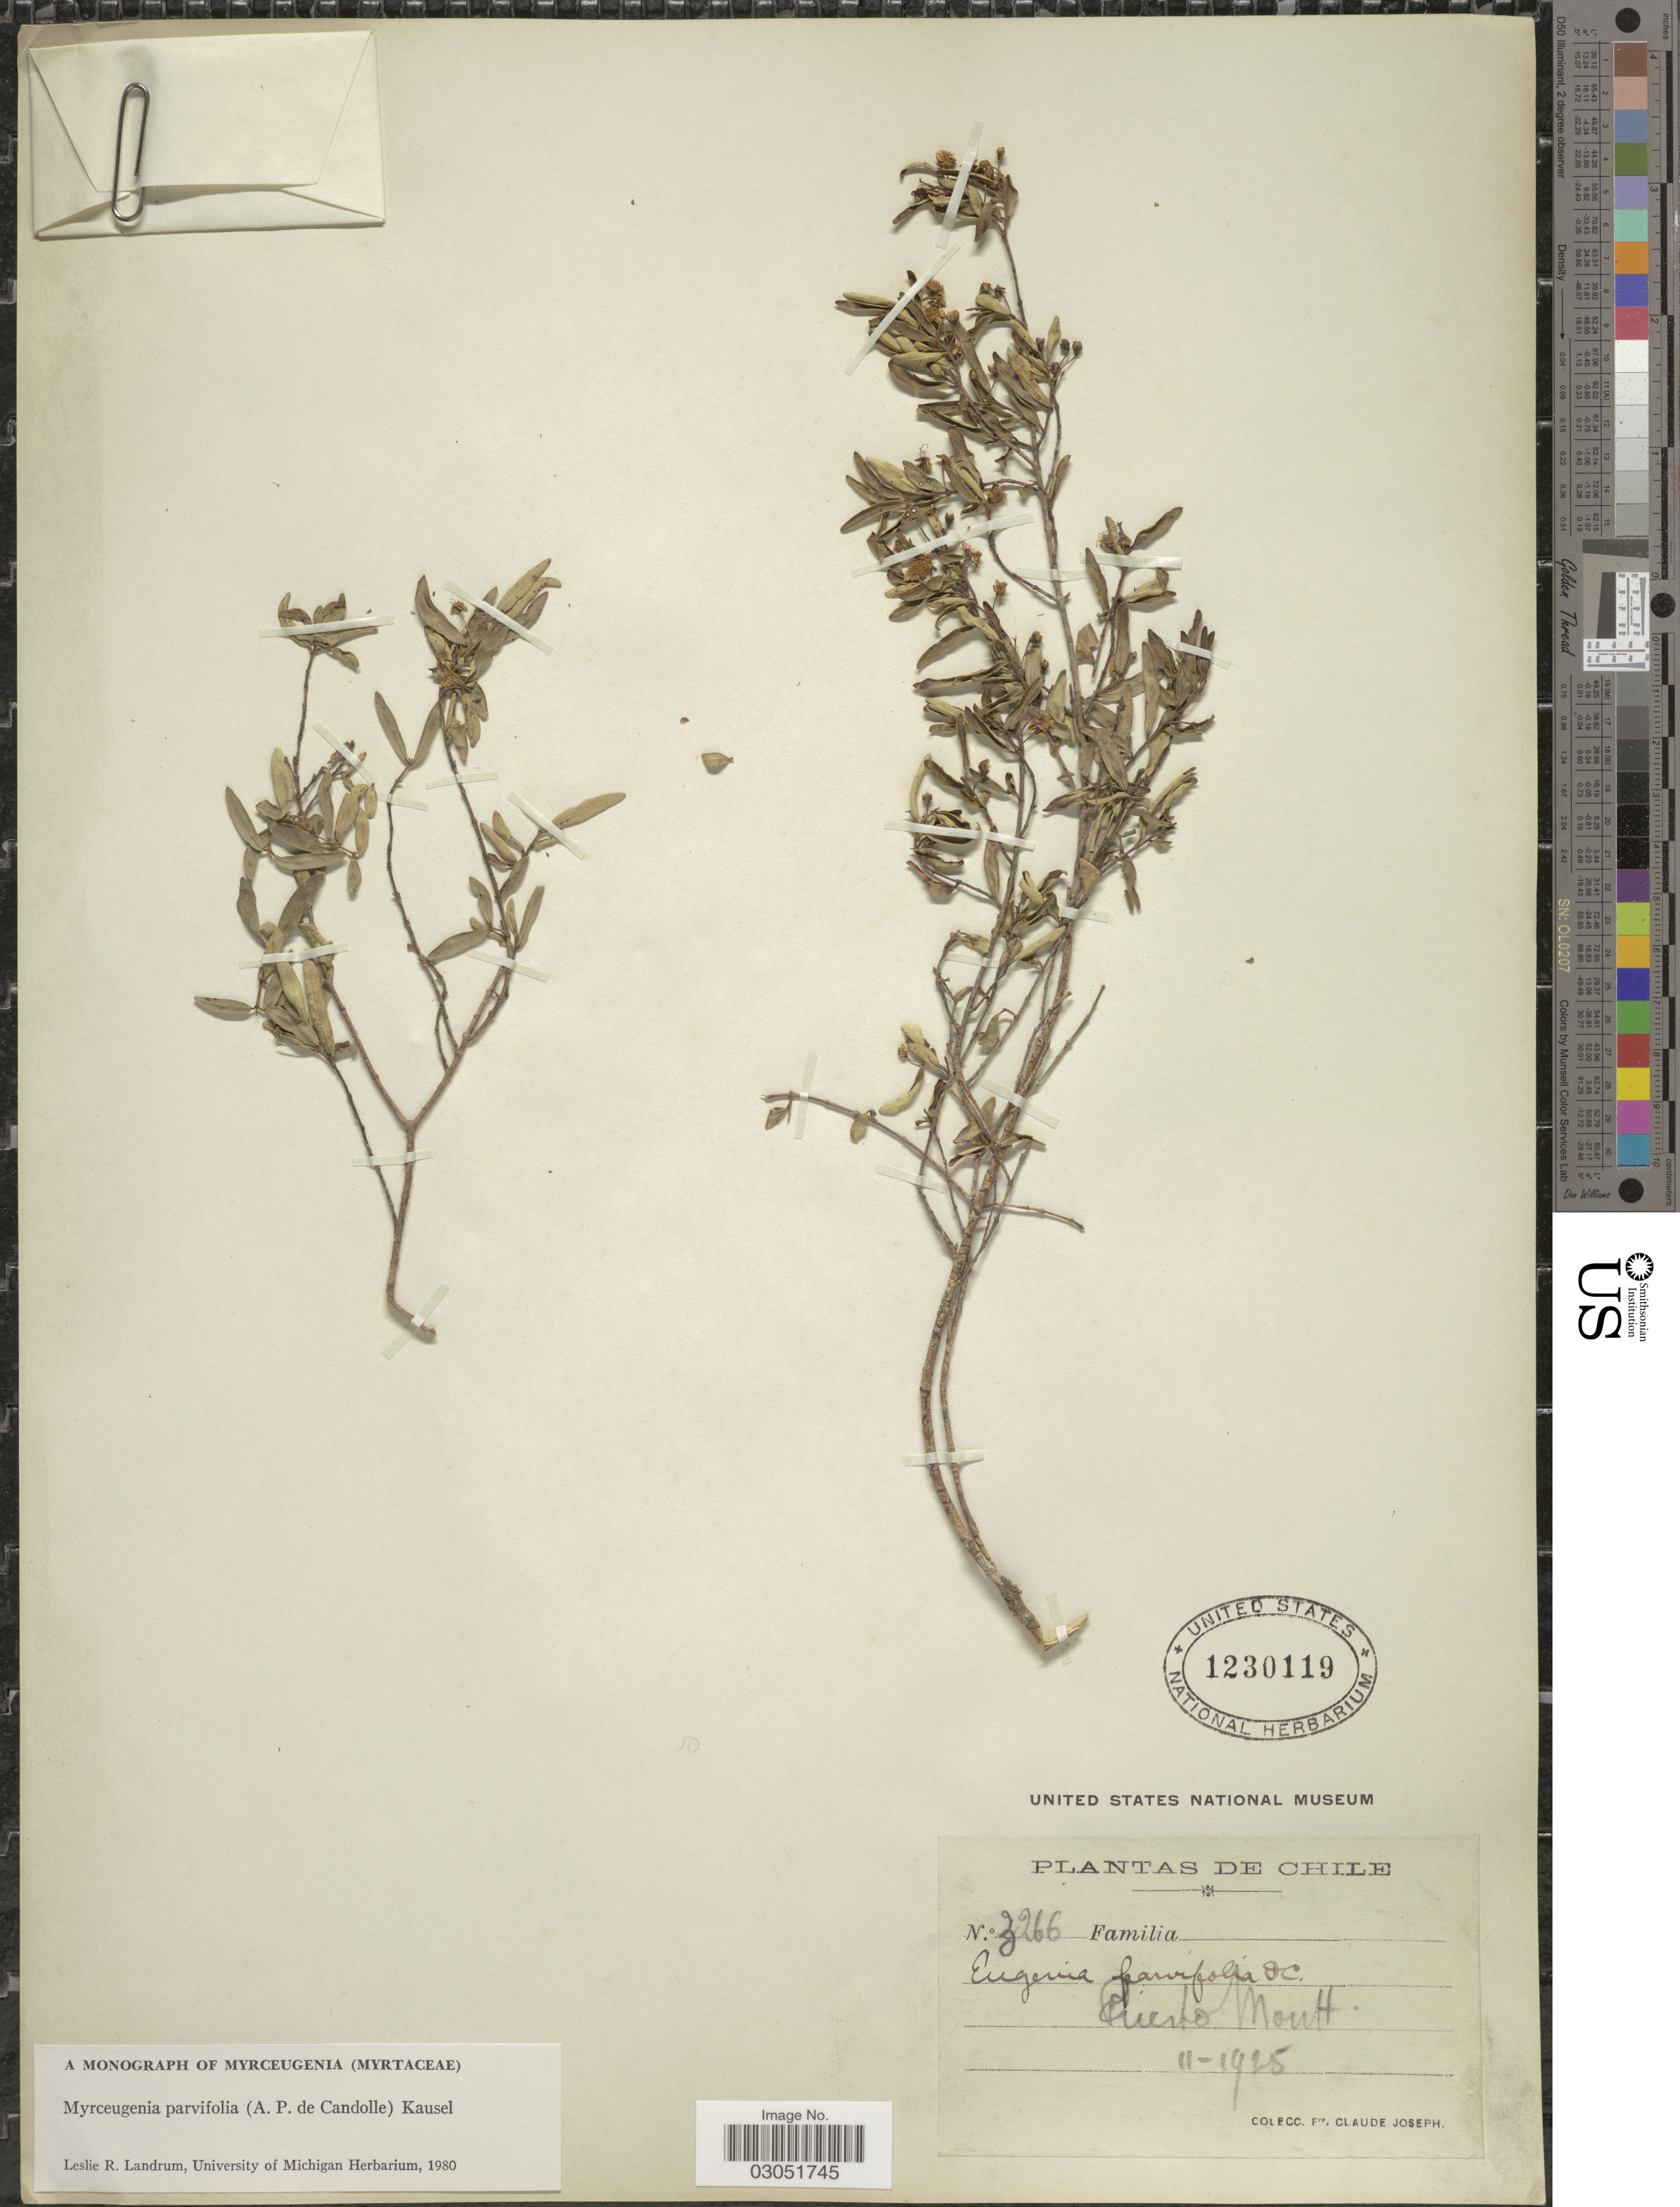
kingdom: Plantae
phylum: Tracheophyta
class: Magnoliopsida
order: Myrtales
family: Myrtaceae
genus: Myrceugenia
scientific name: Myrceugenia parvifolia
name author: (DC.) Kausel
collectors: Bro. Claude-Joseph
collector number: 2266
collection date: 1925-11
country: Chile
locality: Puerto Mont.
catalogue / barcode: US 1230119